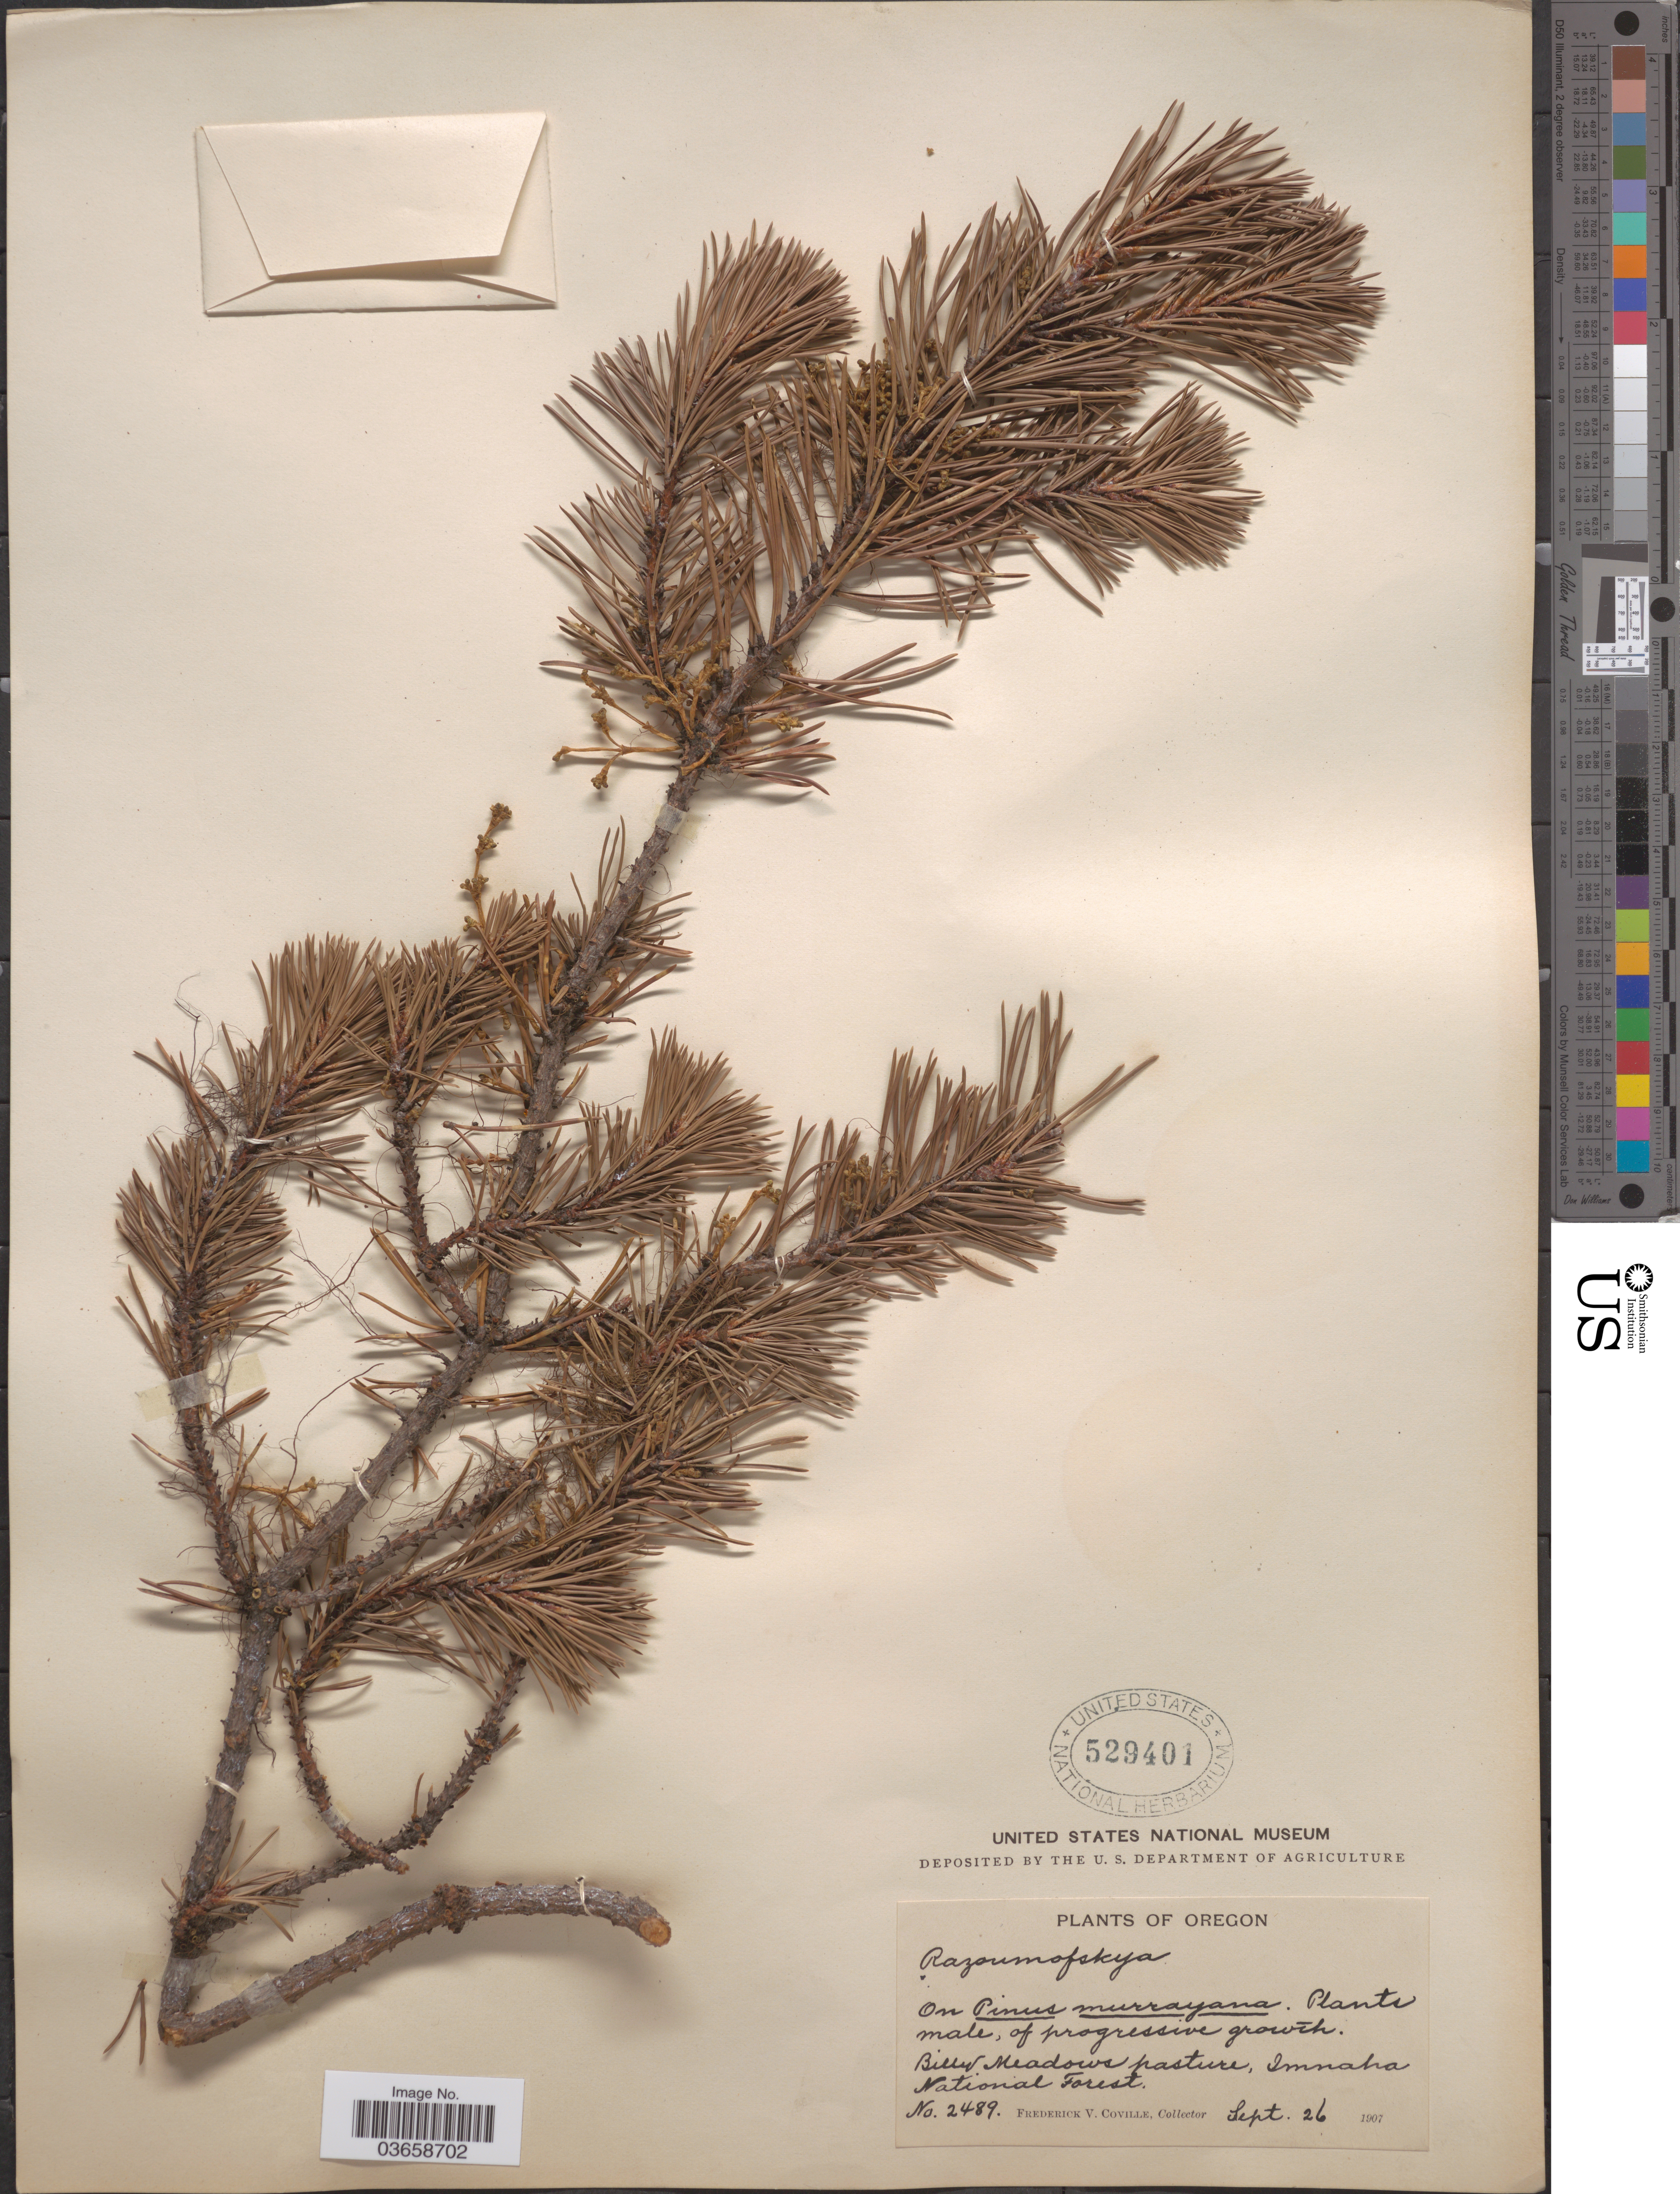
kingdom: Plantae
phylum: Tracheophyta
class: Magnoliopsida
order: Santalales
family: Viscaceae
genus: Arceuthobium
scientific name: Arceuthobium americanum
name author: Nutt. ex A. Gray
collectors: F. V. Coville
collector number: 2489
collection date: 1907-09-26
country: United States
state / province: Oregon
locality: Billy Meadows pasture, Imnaha National Forest.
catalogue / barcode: US 529401